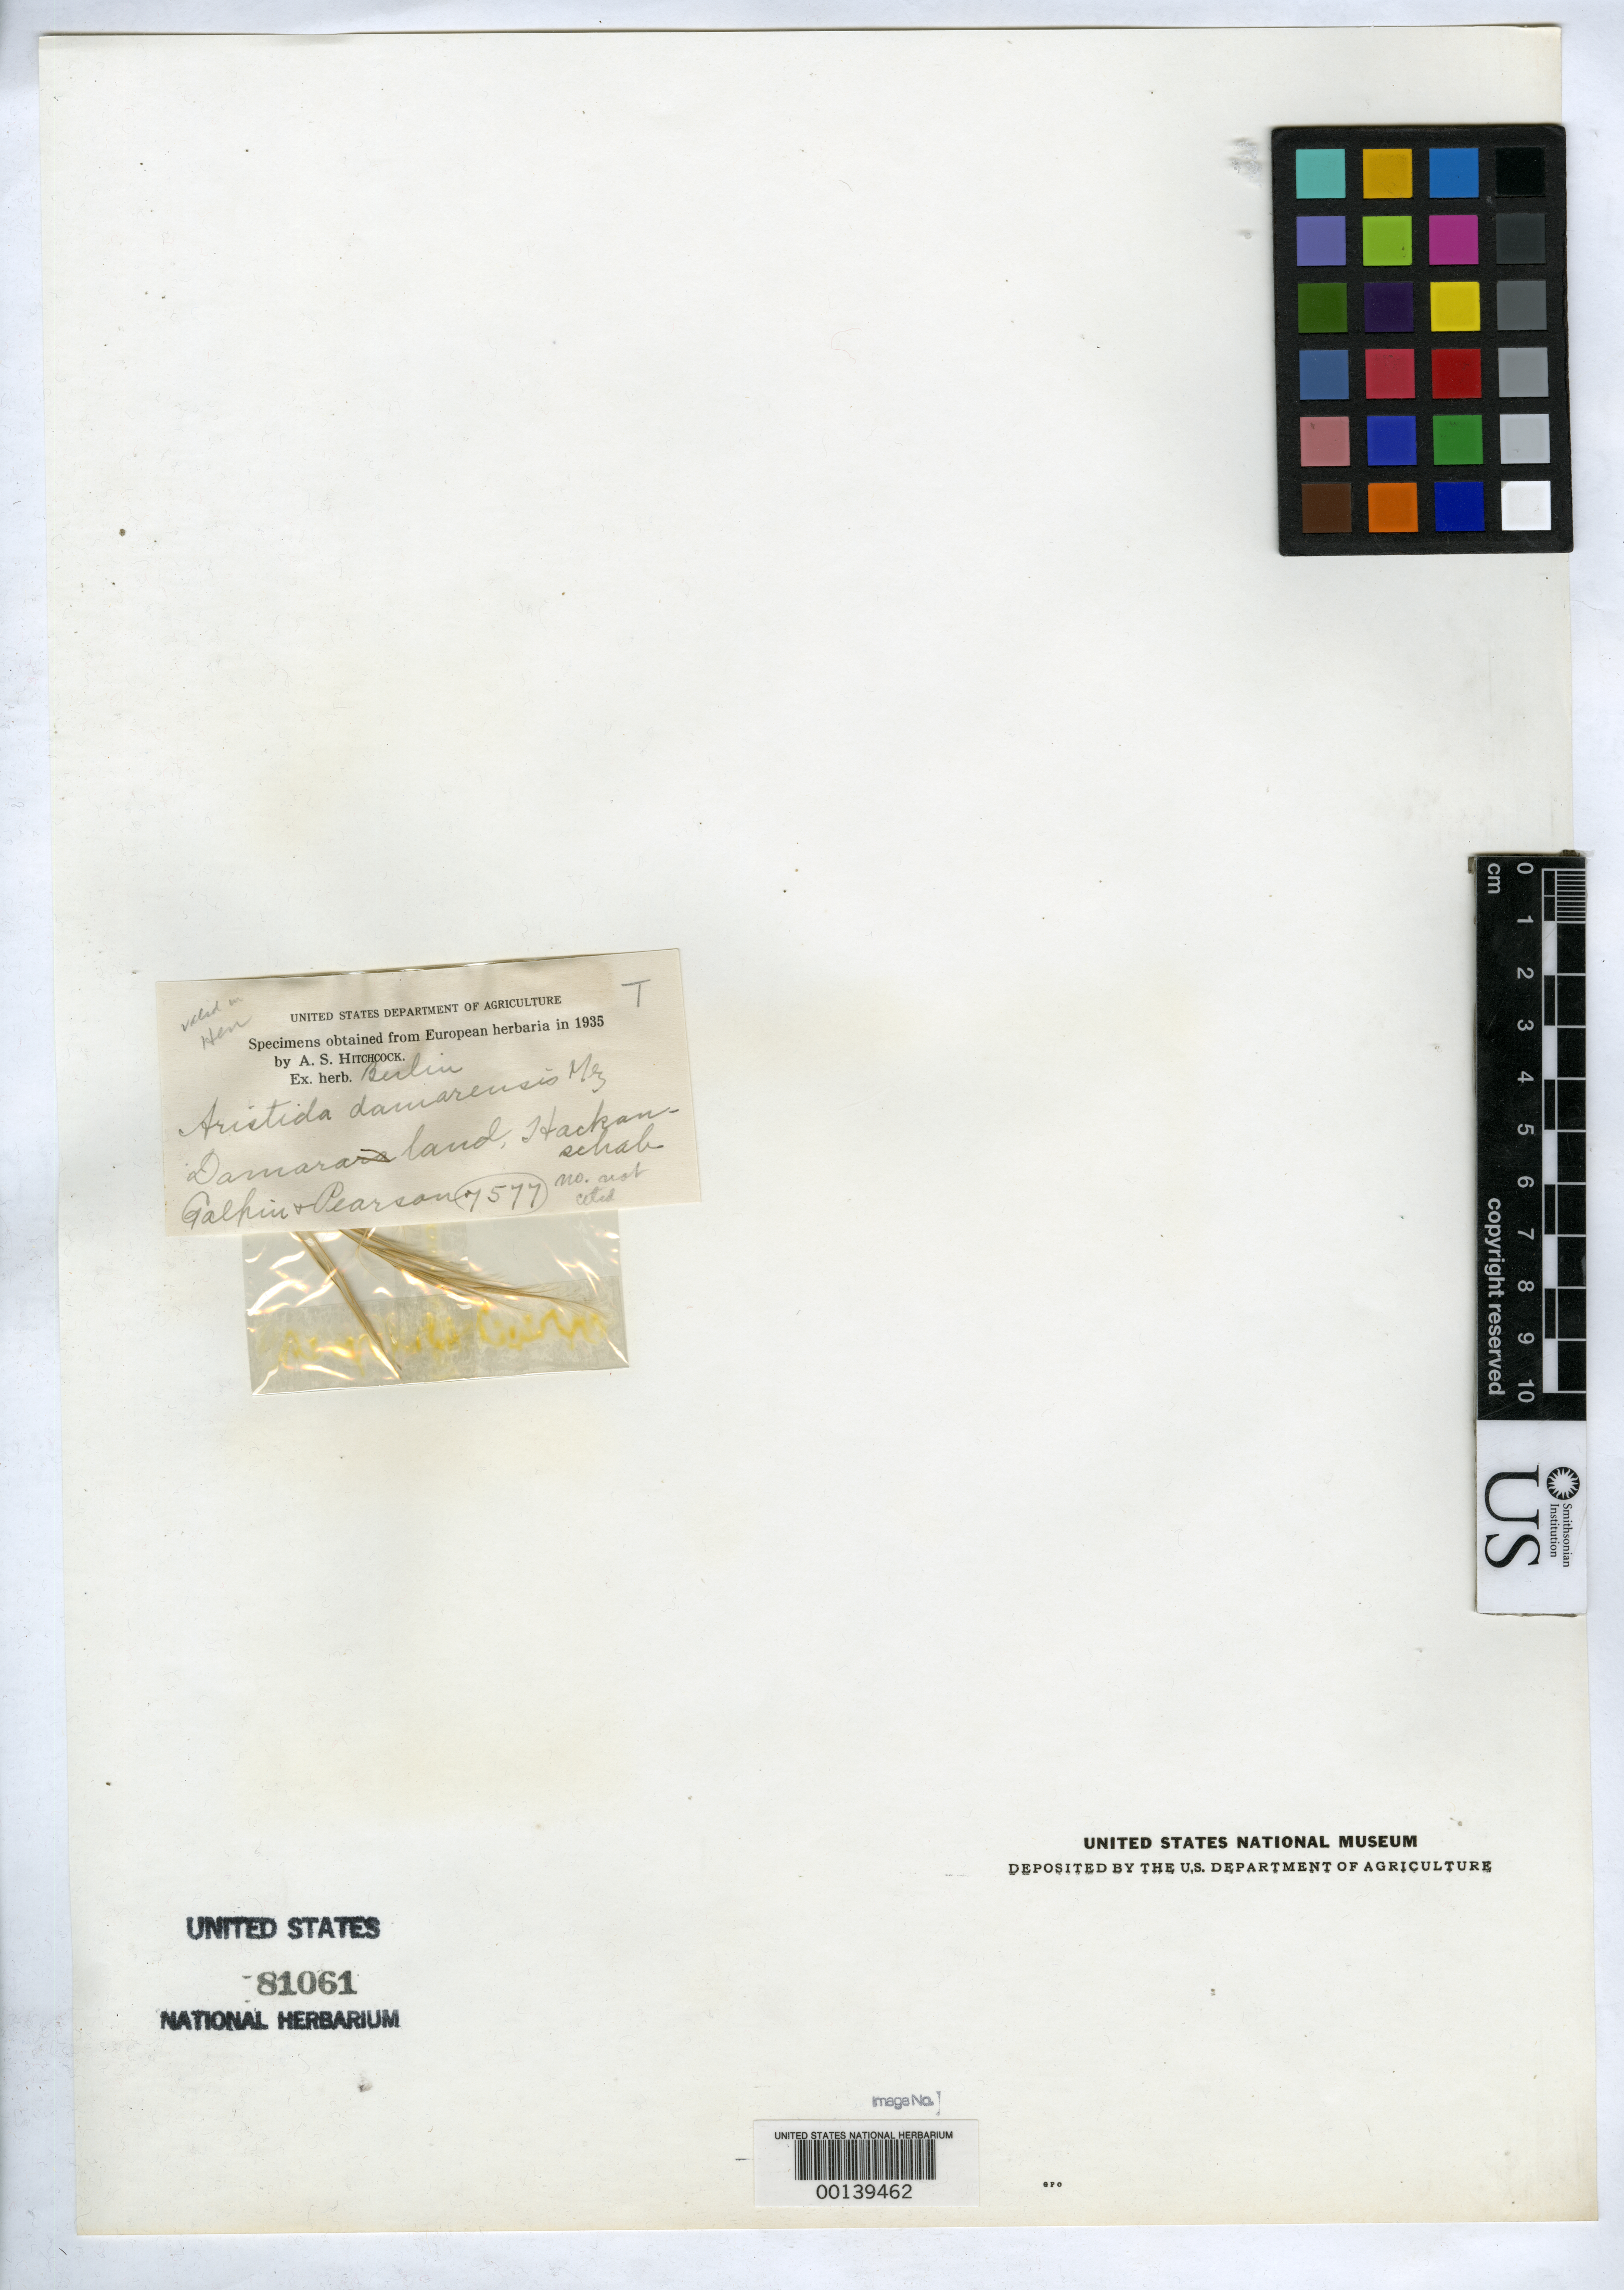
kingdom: Plantae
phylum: Tracheophyta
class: Liliopsida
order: Poales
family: Poaceae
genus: Aristida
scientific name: Aristida damarensis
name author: Mez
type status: Type Fragment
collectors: E. Galpin & H. H. W. Pearson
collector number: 7577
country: Namibia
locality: Damarland, Hackanschab.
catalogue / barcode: US 81061